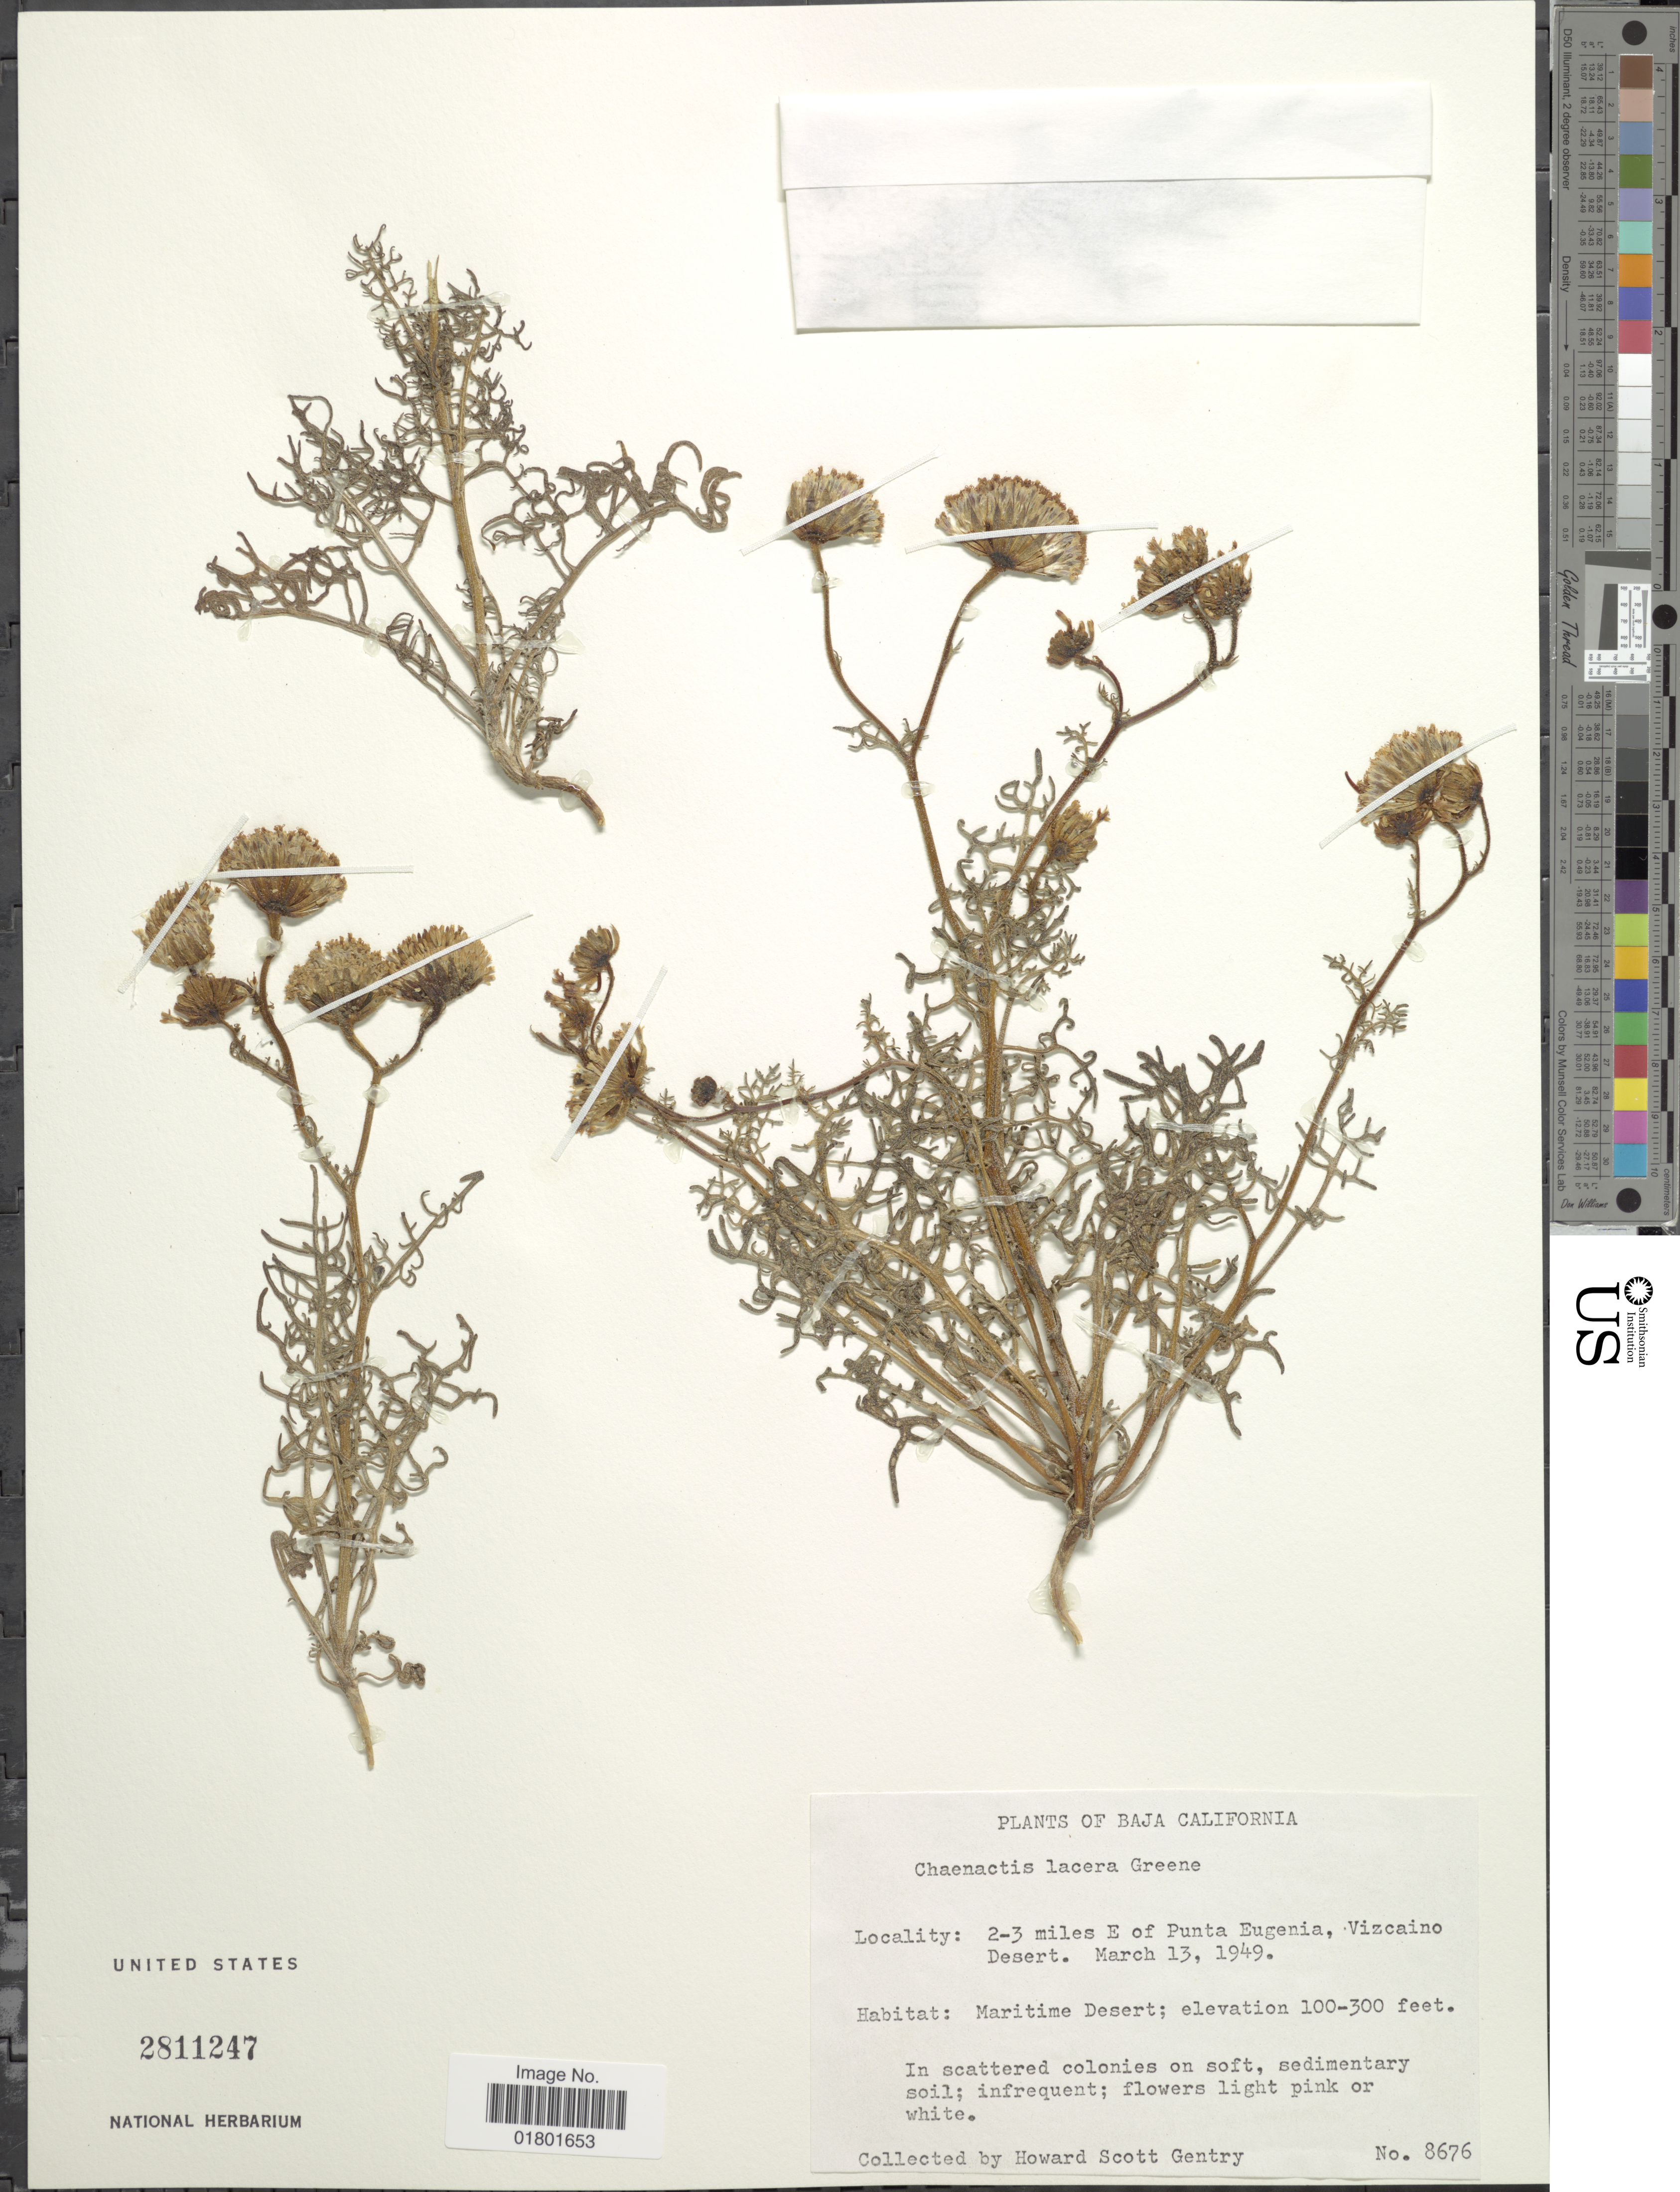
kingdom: Plantae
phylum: Tracheophyta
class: Magnoliopsida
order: Asterales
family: Asteraceae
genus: Chaenactis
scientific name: Chaenactis lacera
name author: Greene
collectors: H. S. Gentry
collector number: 8676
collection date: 1949-03-13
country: Mexico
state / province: Baja California Sur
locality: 2-3 miles E of Punta Eugenia, Vizcaino Desert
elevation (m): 30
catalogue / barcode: US 2811247